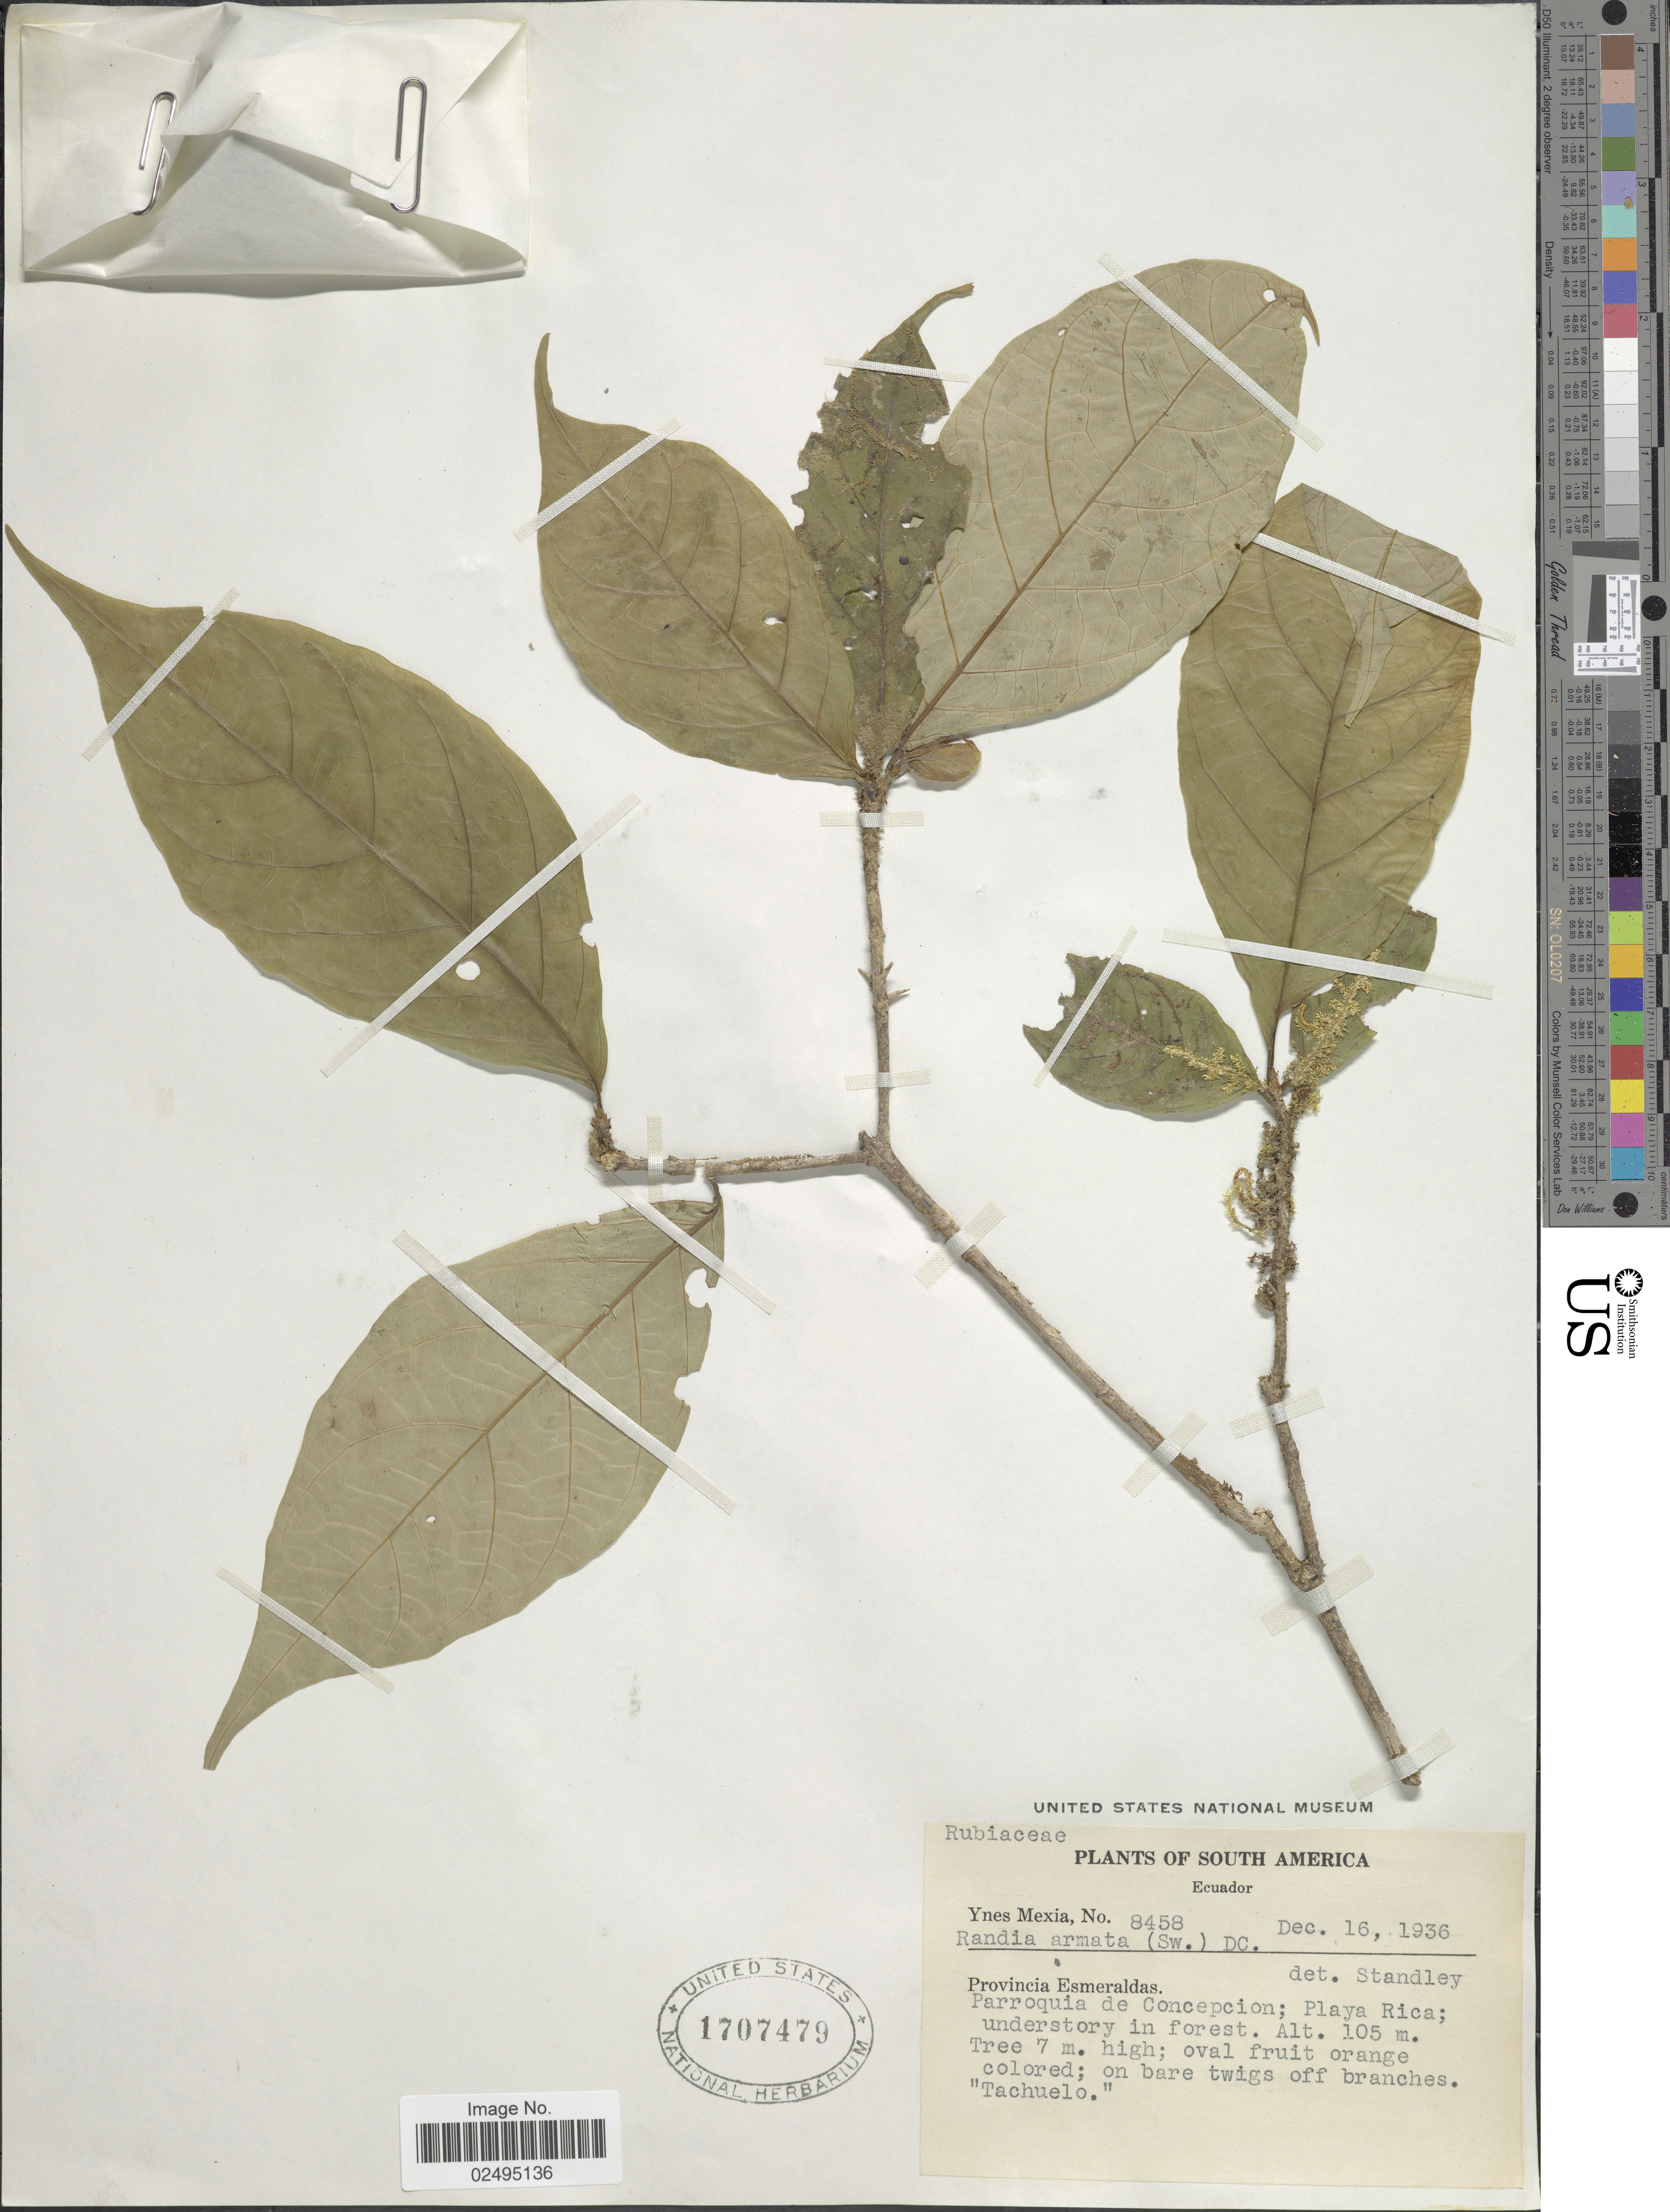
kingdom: Plantae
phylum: Tracheophyta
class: Magnoliopsida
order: Gentianales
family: Rubiaceae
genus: Randia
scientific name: Randia armata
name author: (Sw.) DC.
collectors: Y. Mexia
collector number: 8458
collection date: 1936-12-16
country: Ecuador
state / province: Esmeraldas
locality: Parroquia de Concepcion; Playa Rica; understory in forest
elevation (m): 105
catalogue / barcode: US 1707479